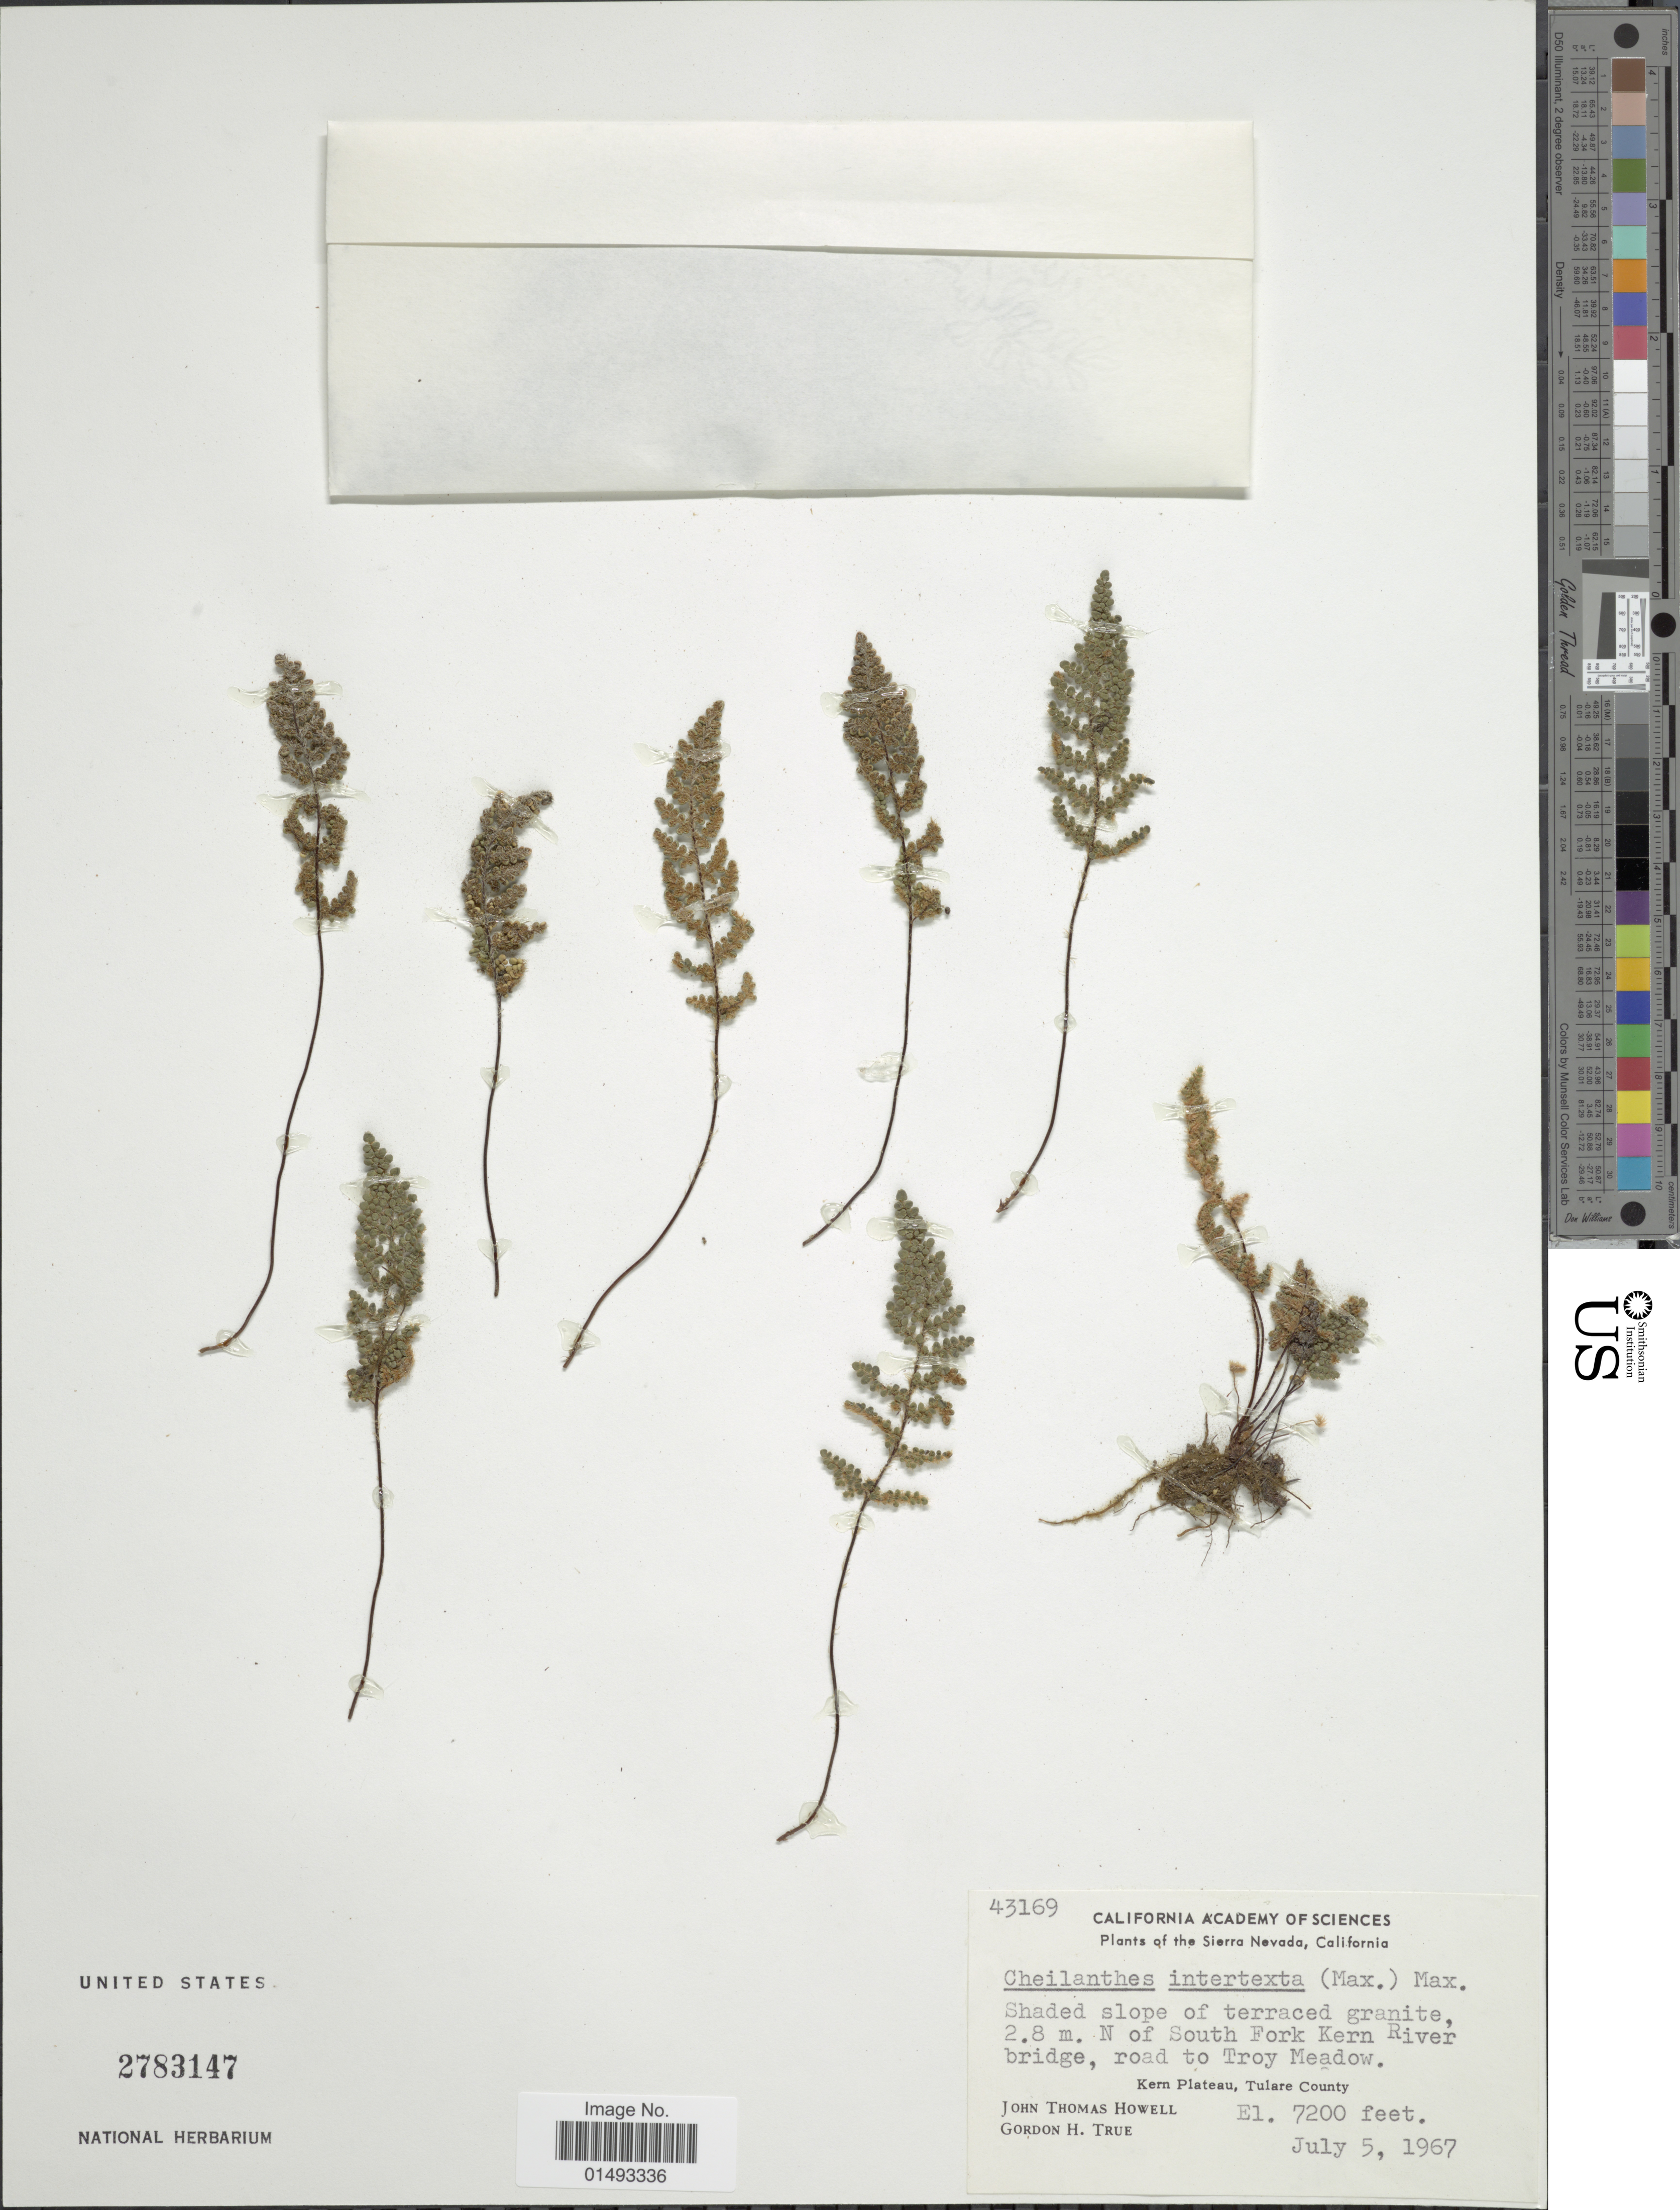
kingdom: Plantae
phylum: Tracheophyta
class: Polypodiopsida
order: Polypodiales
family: Pteridaceae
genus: Myriopteris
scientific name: Myriopteris intertexta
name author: (Maxon) Grusz & Windham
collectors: J. T. Howell & G. H. True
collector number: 43169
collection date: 1967-07-05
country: United States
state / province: California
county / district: Tulare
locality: Sierra Nevada, Shaded slope of terraced granite, 2.8 m. N of South Fork Kern River bridge, road to Troy Meadow. Kern Plateau, Tulare County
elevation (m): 2195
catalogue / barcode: US 2783147